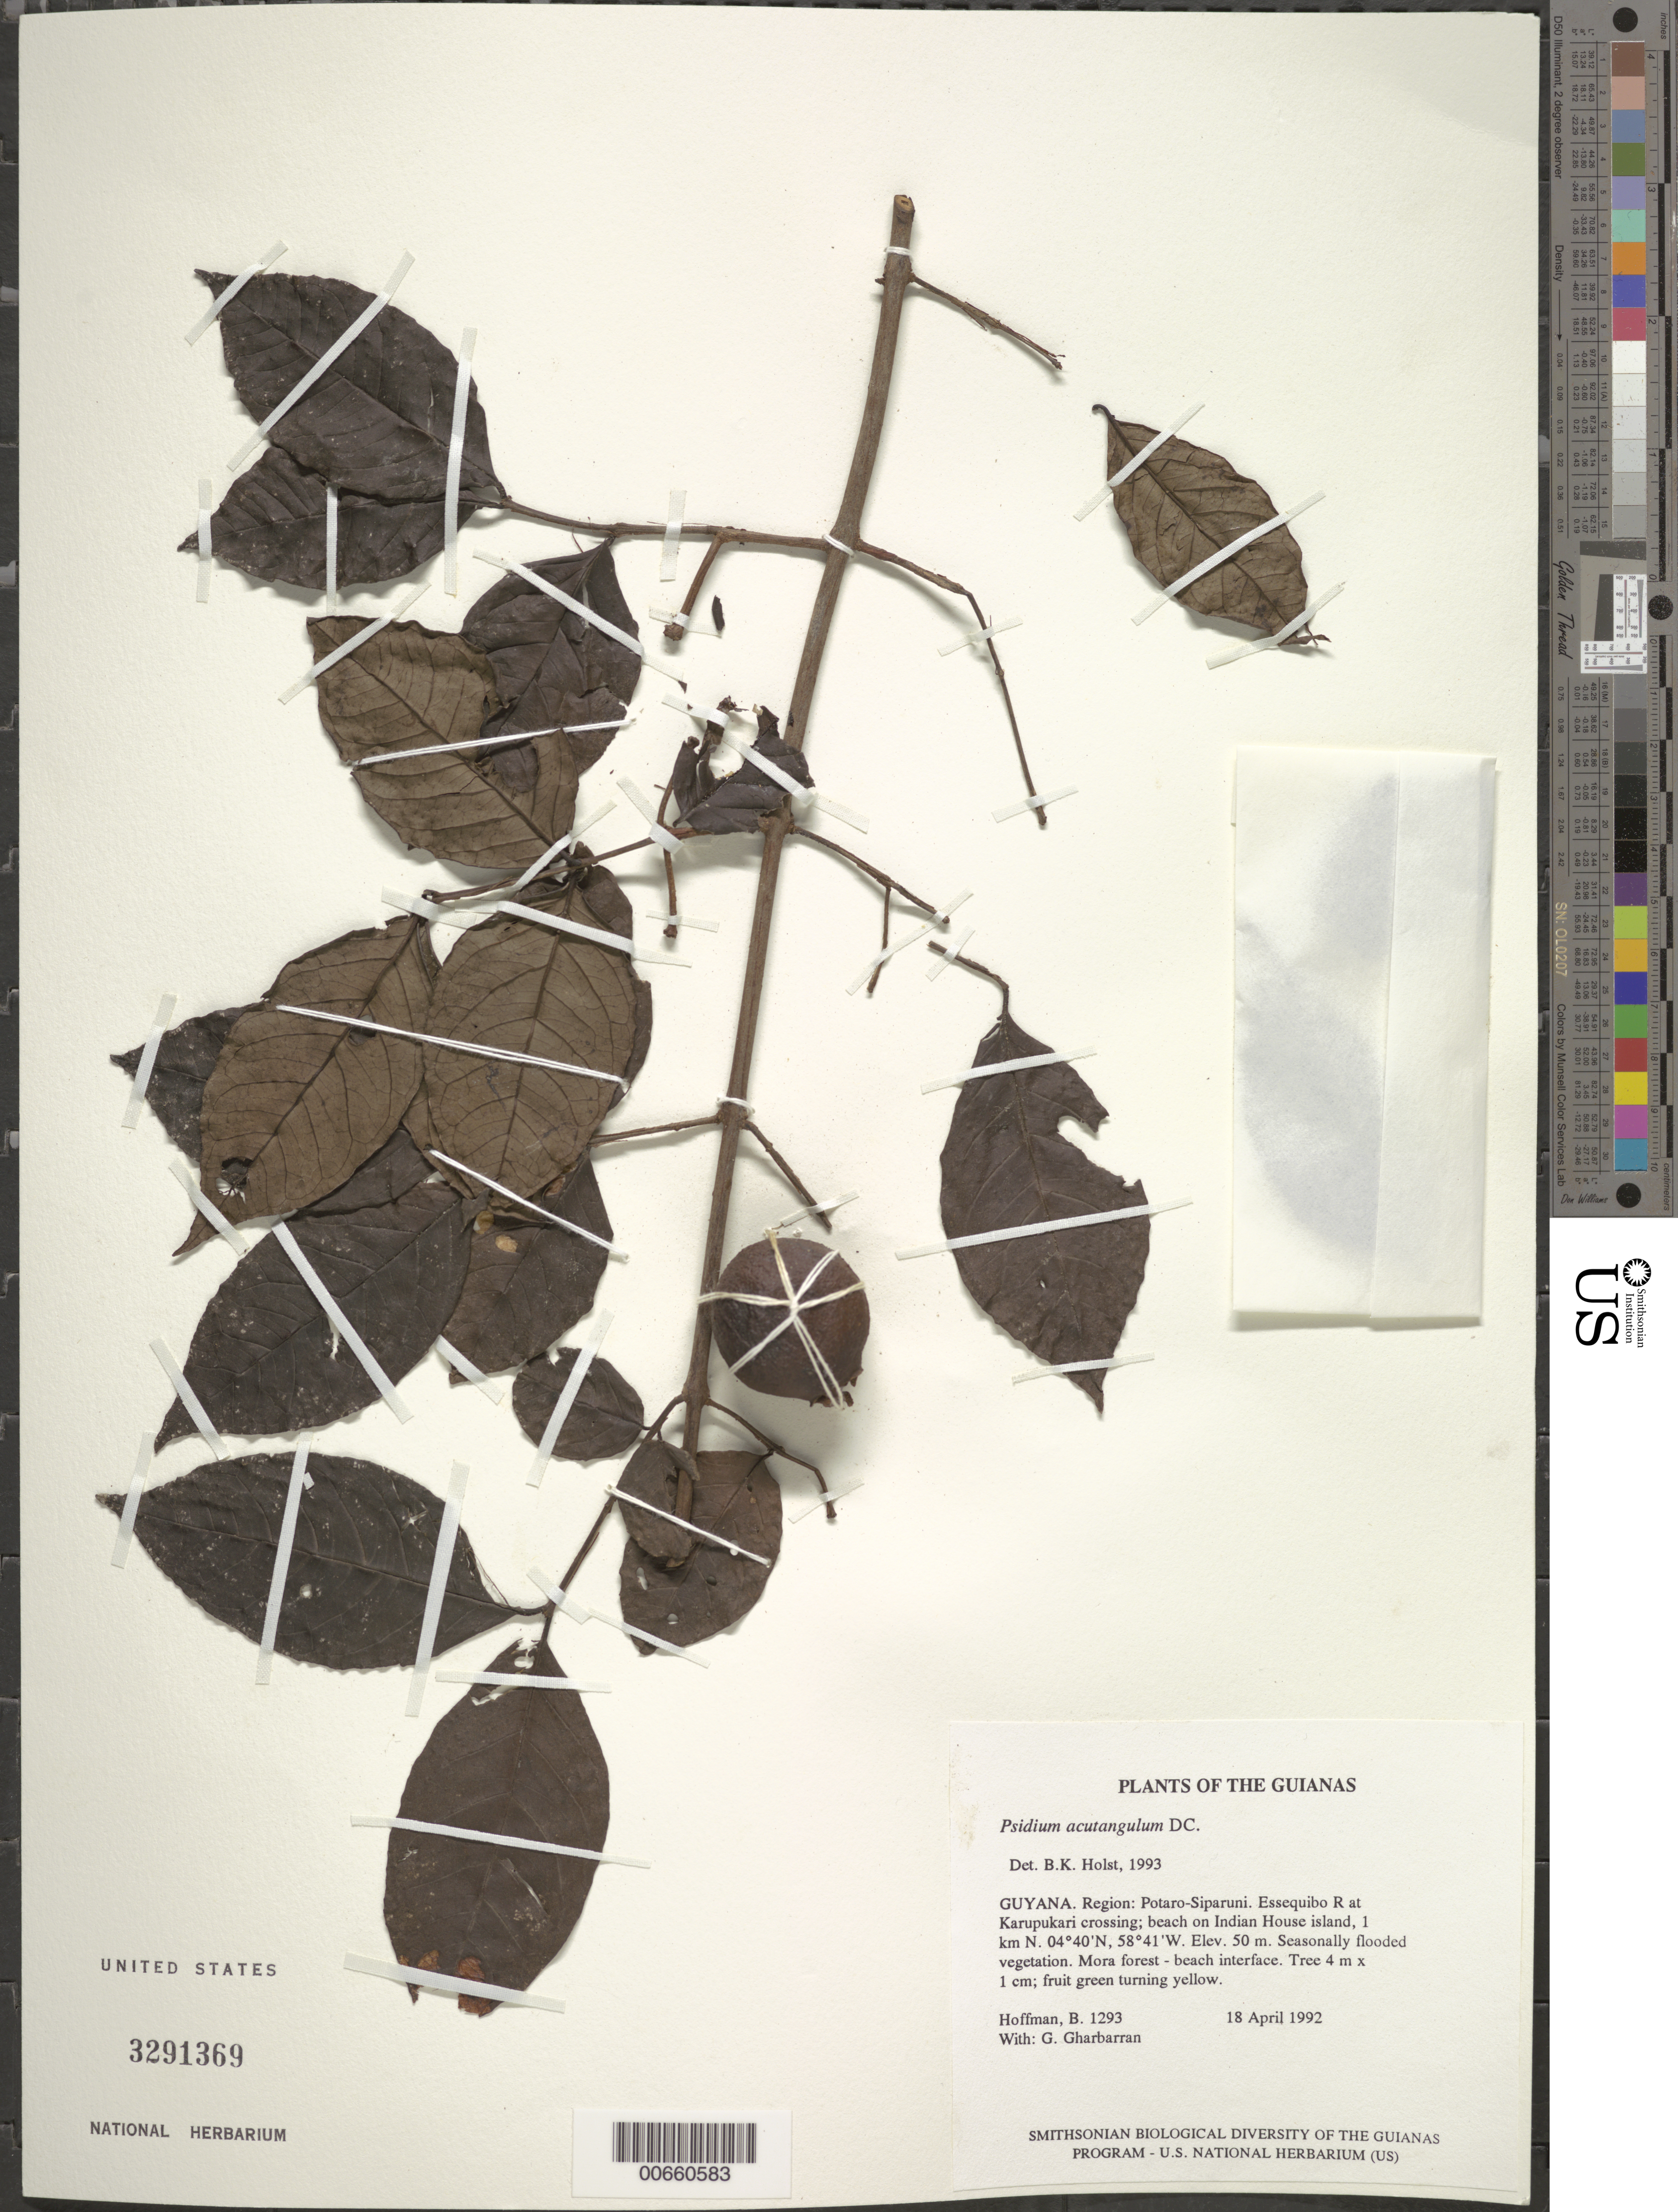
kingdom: Plantae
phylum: Tracheophyta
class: Magnoliopsida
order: Myrtales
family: Myrtaceae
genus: Psidium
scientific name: Psidium acutangulum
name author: (DC.) DC.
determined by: Holst, Bruce K.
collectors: B. Hoffman & G. Gharbarran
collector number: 1293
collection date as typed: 18 April 1992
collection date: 1992-04-18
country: Guyana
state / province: Potaro-Siparuni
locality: Essequibo River at Karupukari crossing; beach on Indian House island, 1 km N. of Iwokrama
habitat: Seasonally flooded vegetation. Mora forest - beach interface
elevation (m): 50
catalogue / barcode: US 3291369